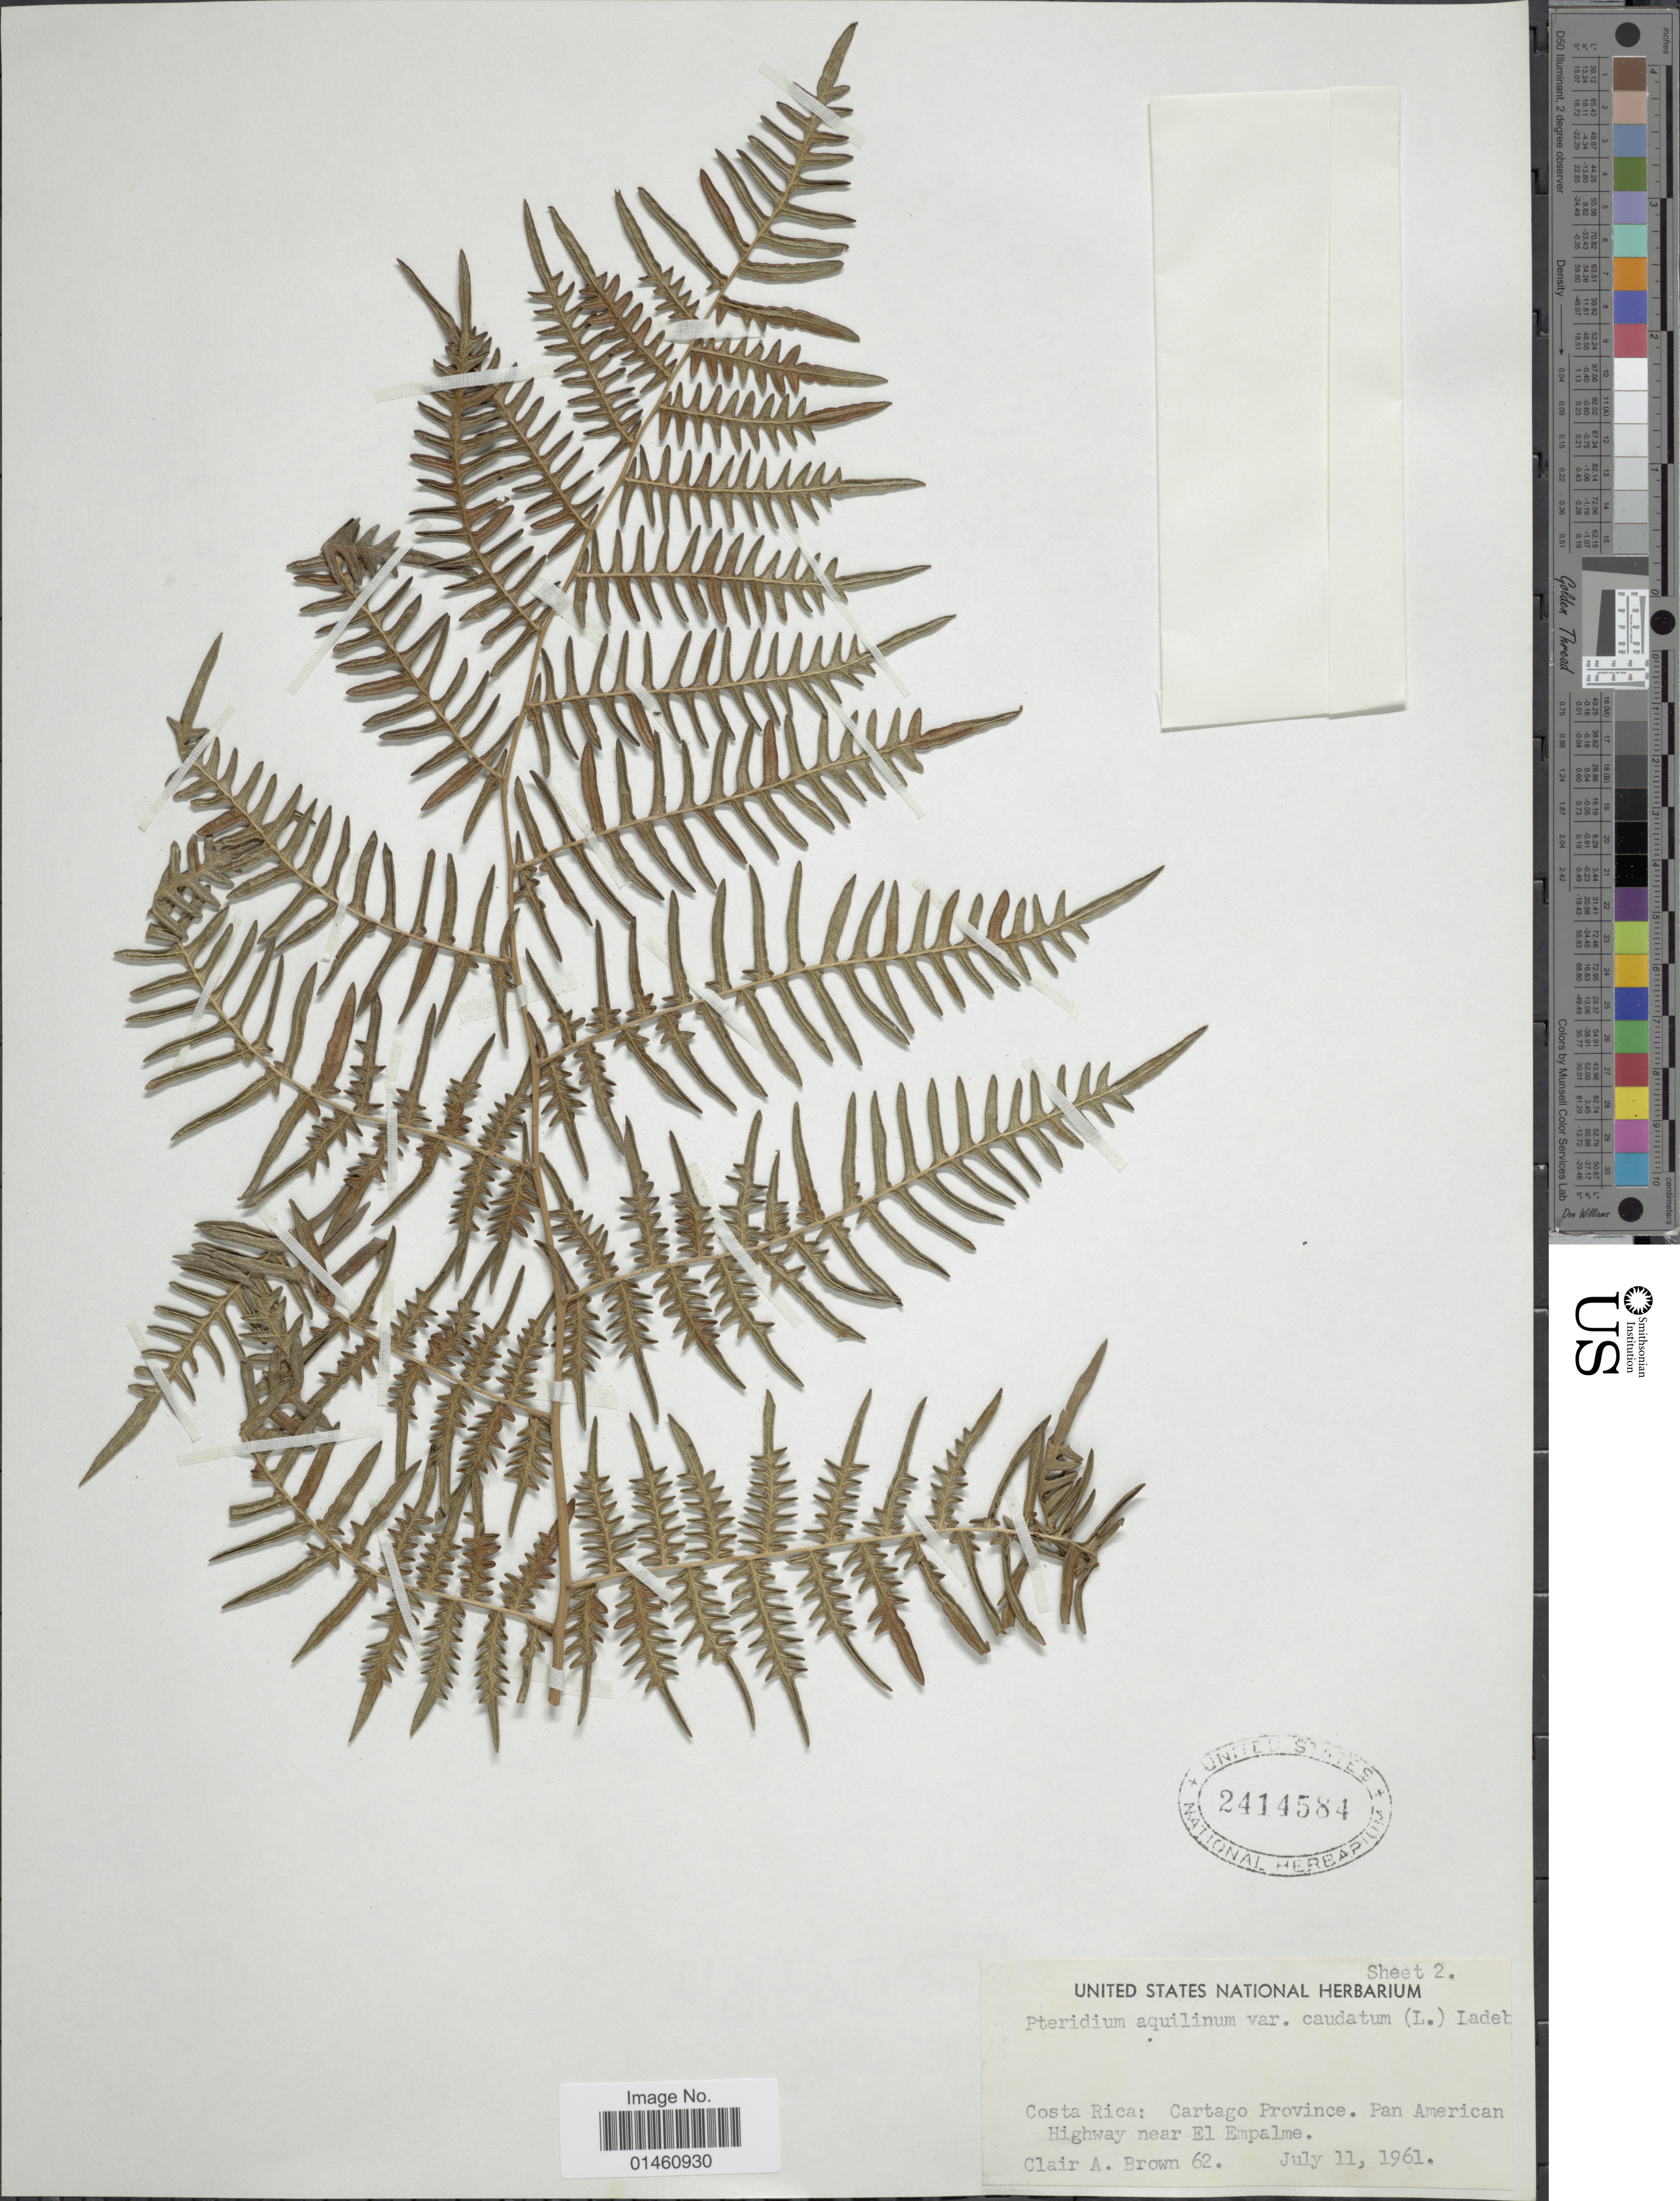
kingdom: Plantae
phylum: Tracheophyta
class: Polypodiopsida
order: Polypodiales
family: Dennstaedtiaceae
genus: Pteridium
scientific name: Pteridium caudatum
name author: (L.) Maxon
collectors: C. A. Brown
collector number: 62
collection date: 1961-07-11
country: Costa Rica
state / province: Cartago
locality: Pan American Highway near El Empalme.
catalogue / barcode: US 2414584